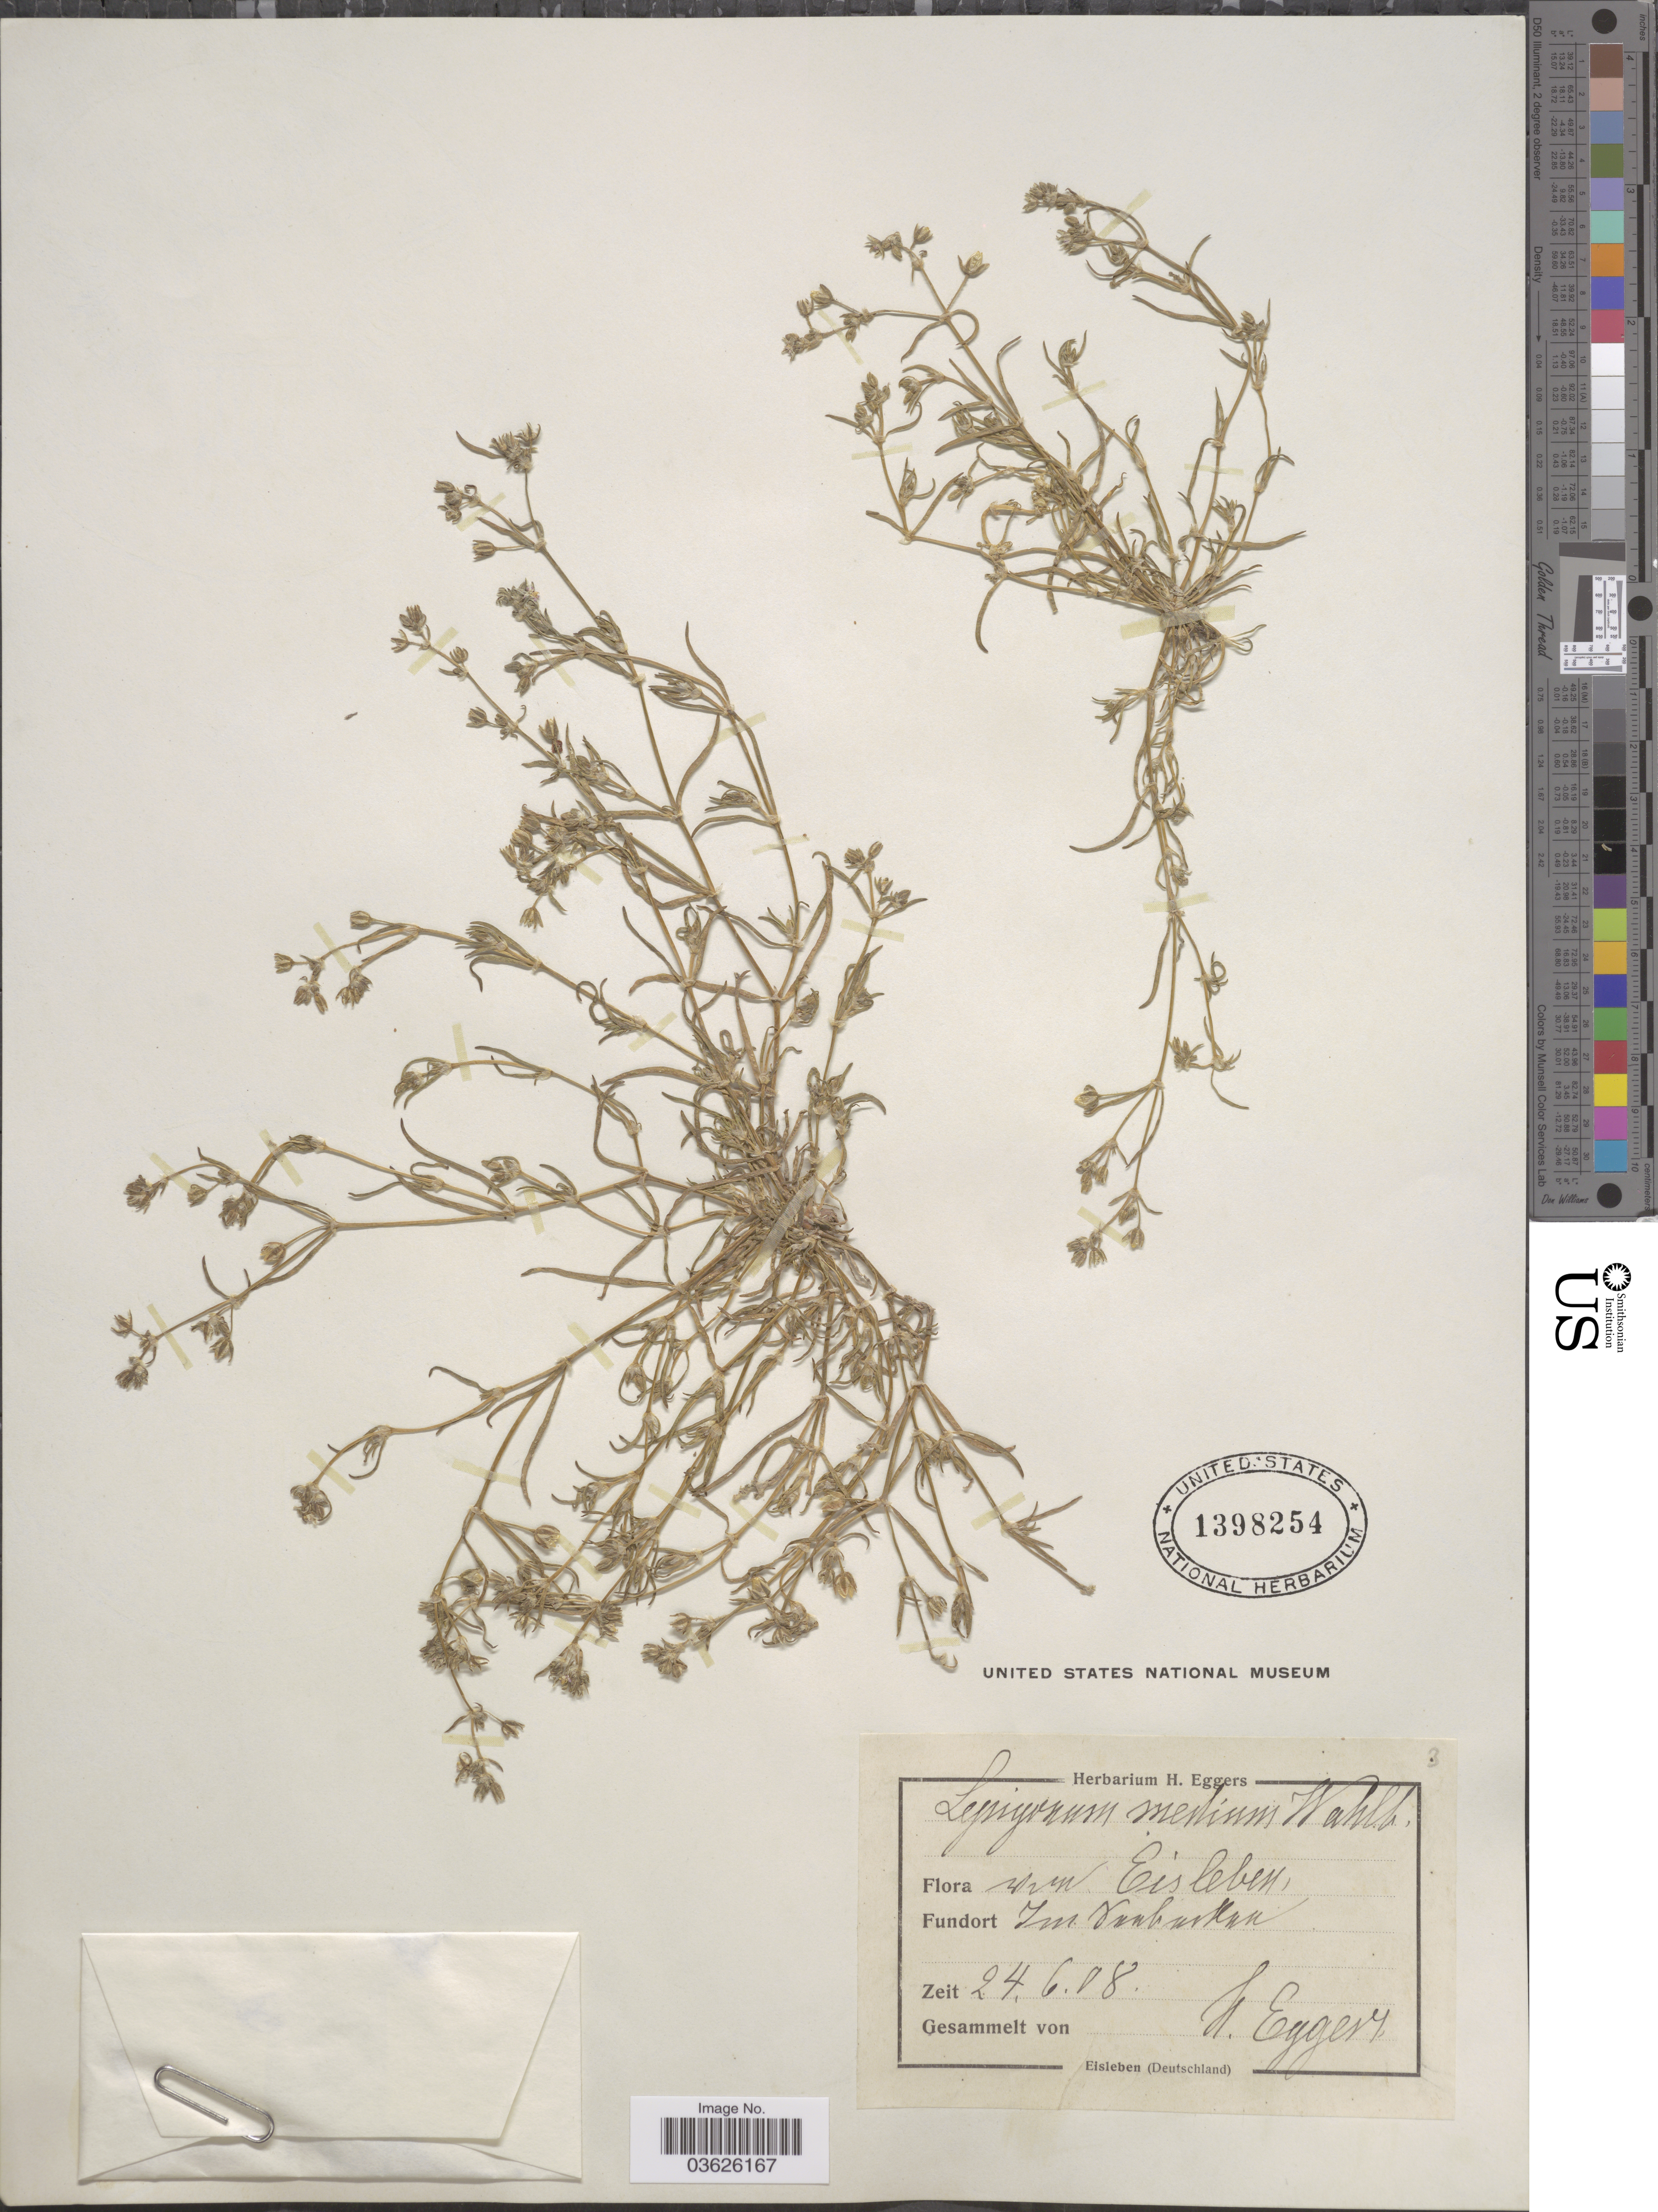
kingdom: Plantae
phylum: Tracheophyta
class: Magnoliopsida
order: Caryophyllales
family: Caryophyllaceae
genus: Tissa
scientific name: Tissa media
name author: Reiche & Johow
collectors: H. Eggers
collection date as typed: Transcribed d/m/y: 24/6/8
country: Germany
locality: Im Eisleben. Im Vanbarten. [interpreted]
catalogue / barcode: US 1398254